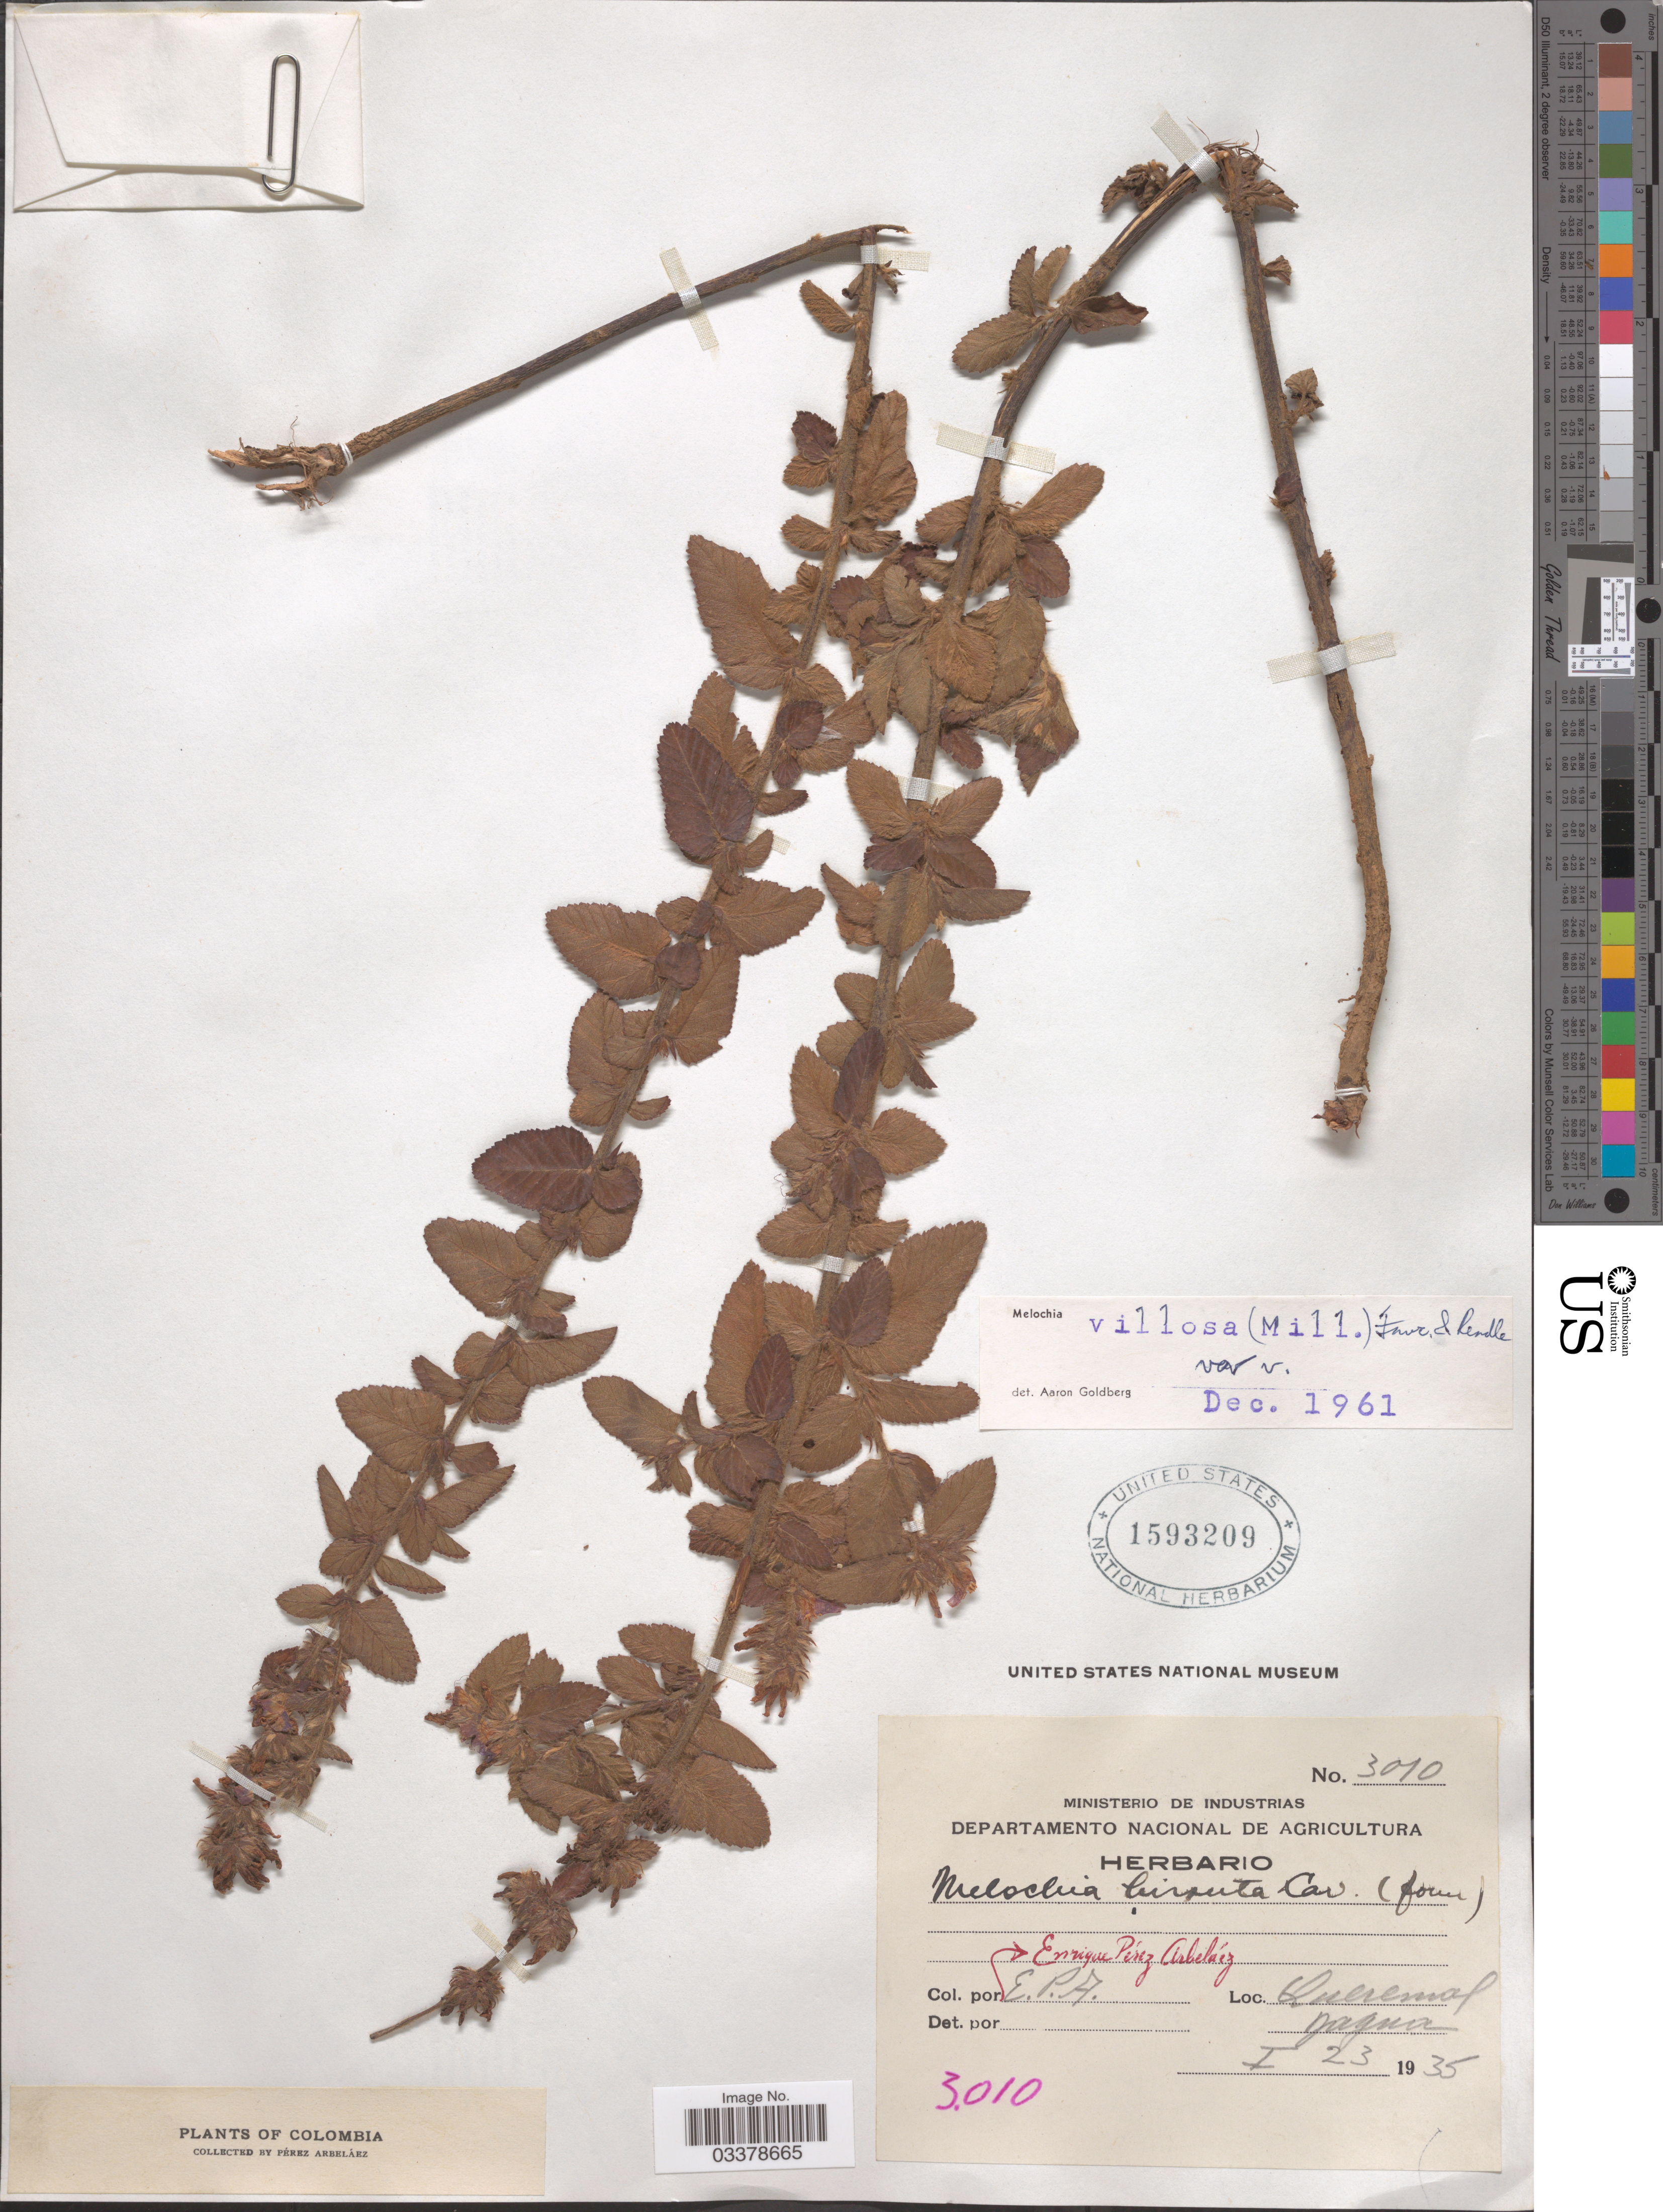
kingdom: Plantae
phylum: Tracheophyta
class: Magnoliopsida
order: Malvales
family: Malvaceae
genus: Melochia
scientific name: Melochia spicata var. spicata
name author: (L.) Fryxell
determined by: Dorr, L. J., (BOT), Smithsonian Institution - National Museum of Natural History (UNITED STATES)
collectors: E. Pérez Arbeláez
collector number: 3010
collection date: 1935-01-23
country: Colombia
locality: Queremal Dagua.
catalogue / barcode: US 1593209